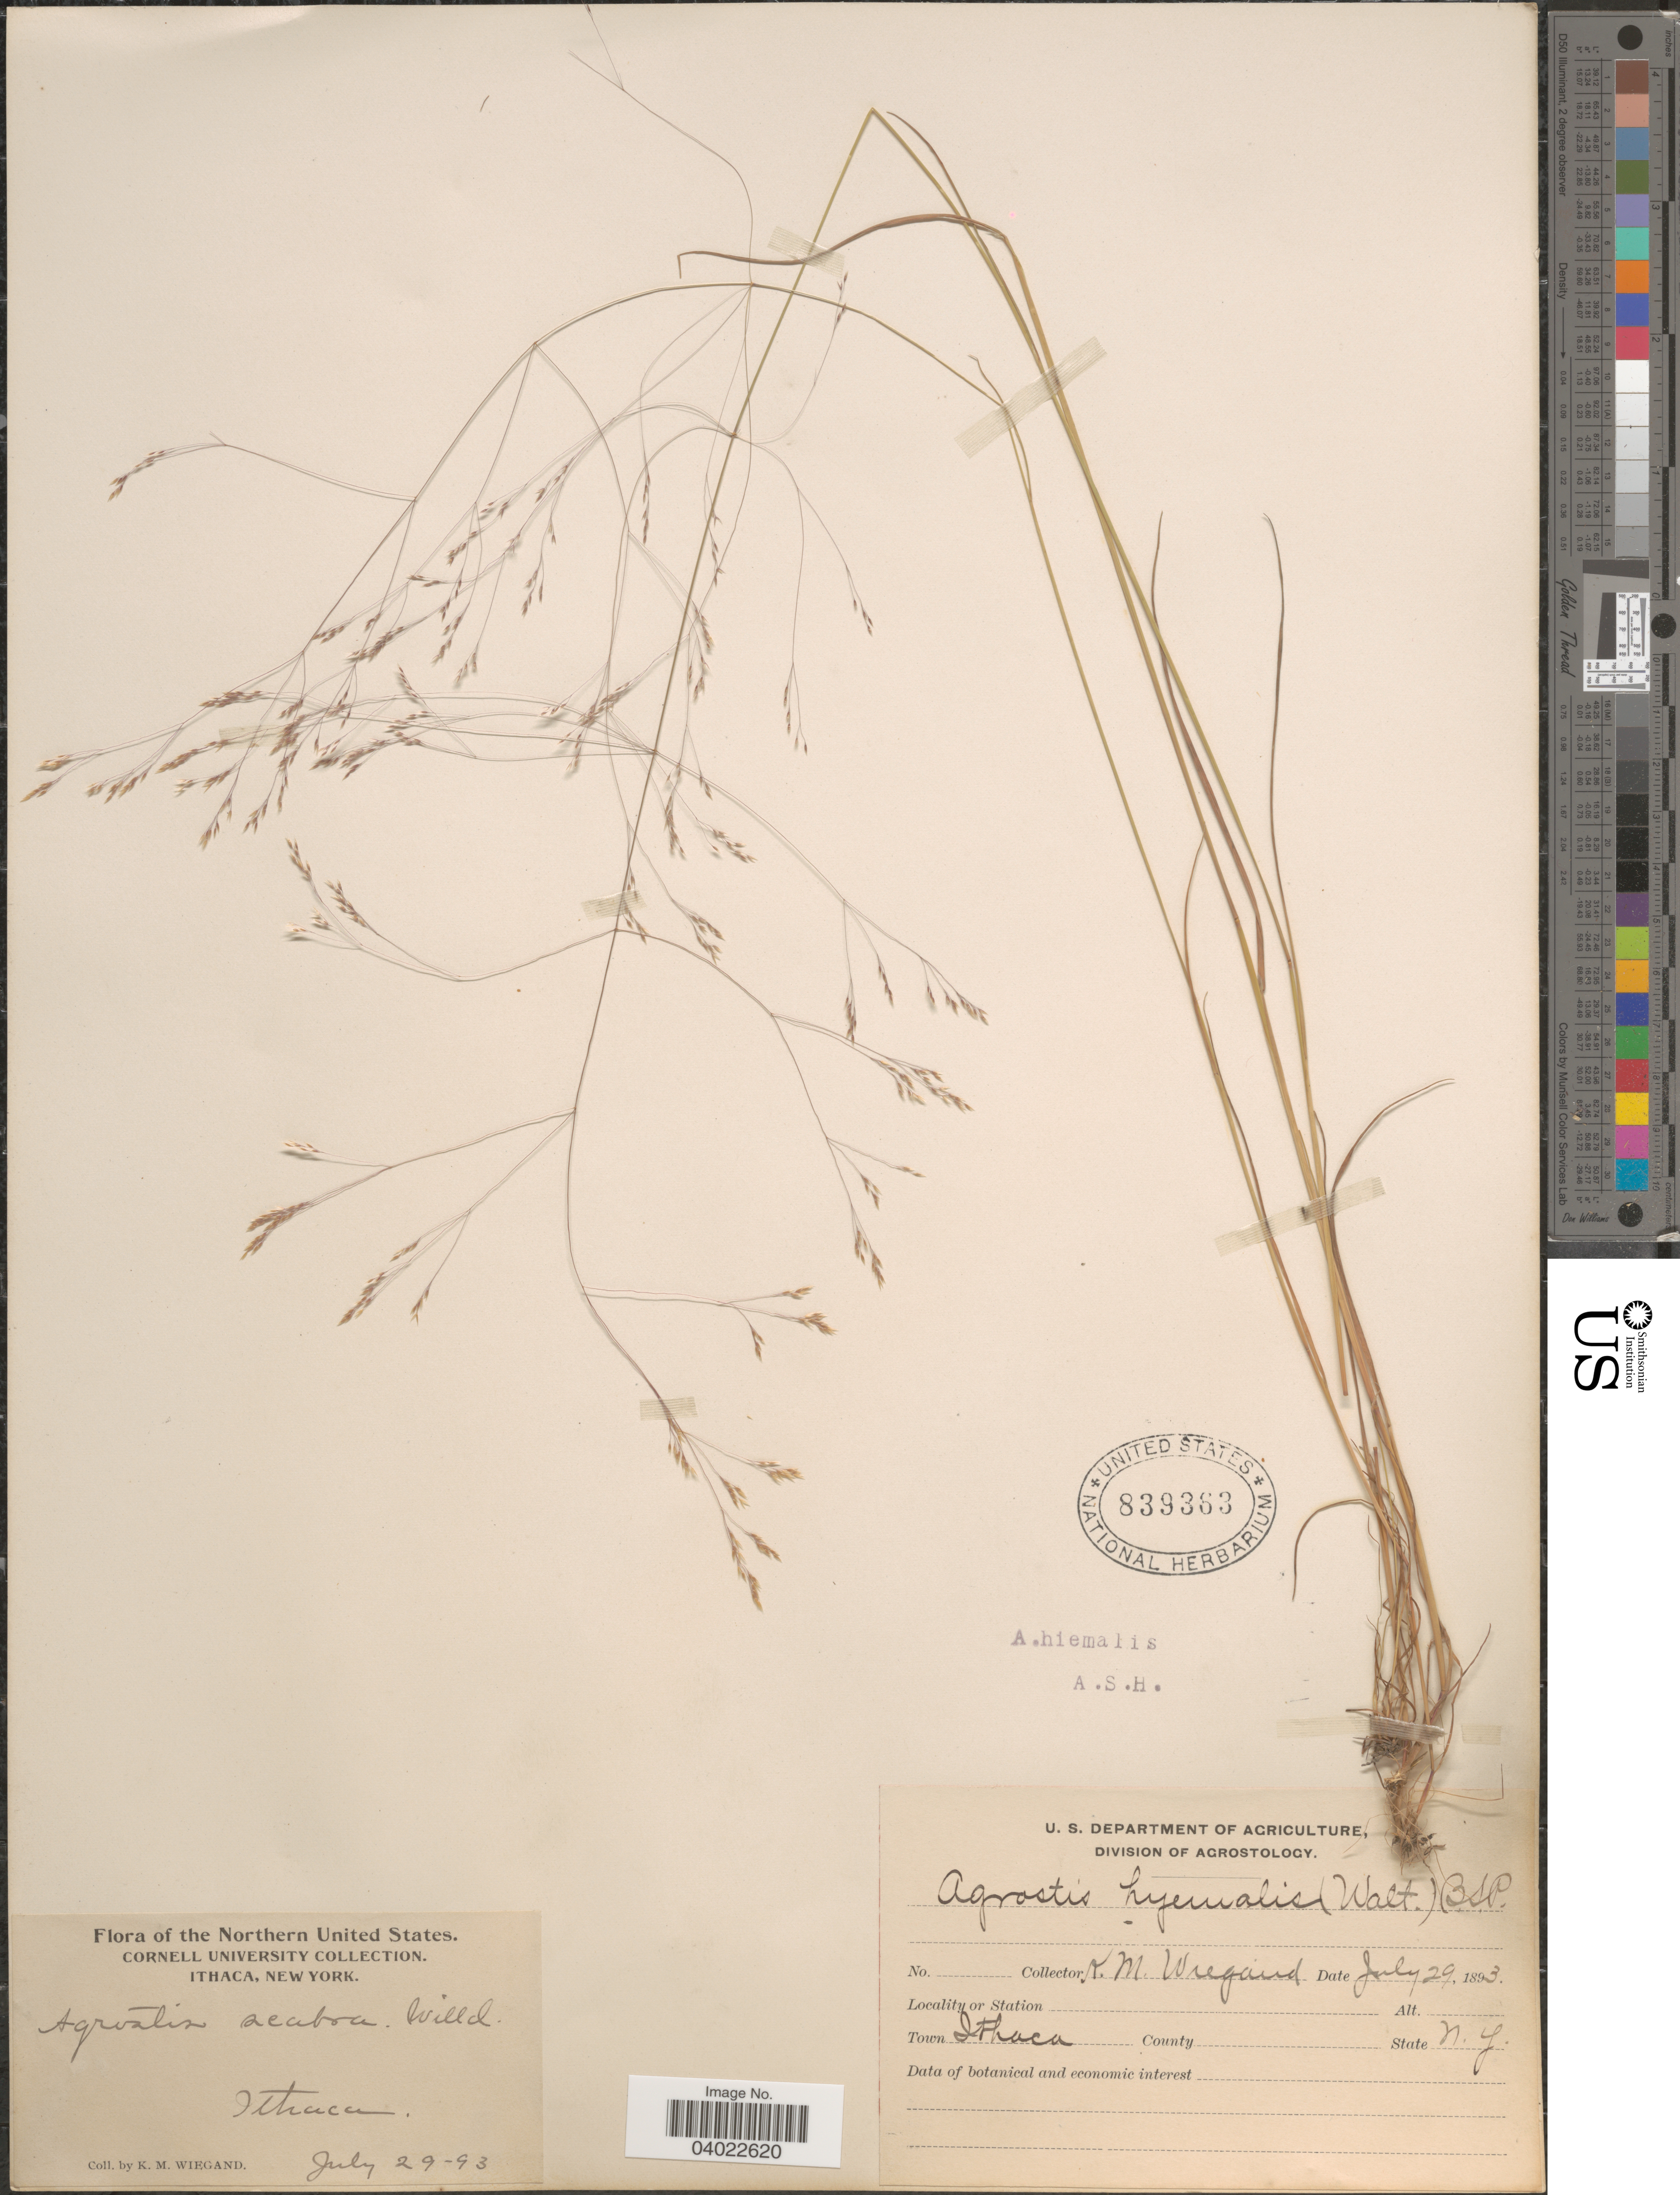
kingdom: Plantae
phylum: Tracheophyta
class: Liliopsida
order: Poales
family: Poaceae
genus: Agrostis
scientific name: Agrostis scabra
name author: Willd.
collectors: K. M. Wiegand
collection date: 1893-07-29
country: United States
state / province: New York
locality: The Northern United States. Town Ithaca.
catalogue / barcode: US 839363